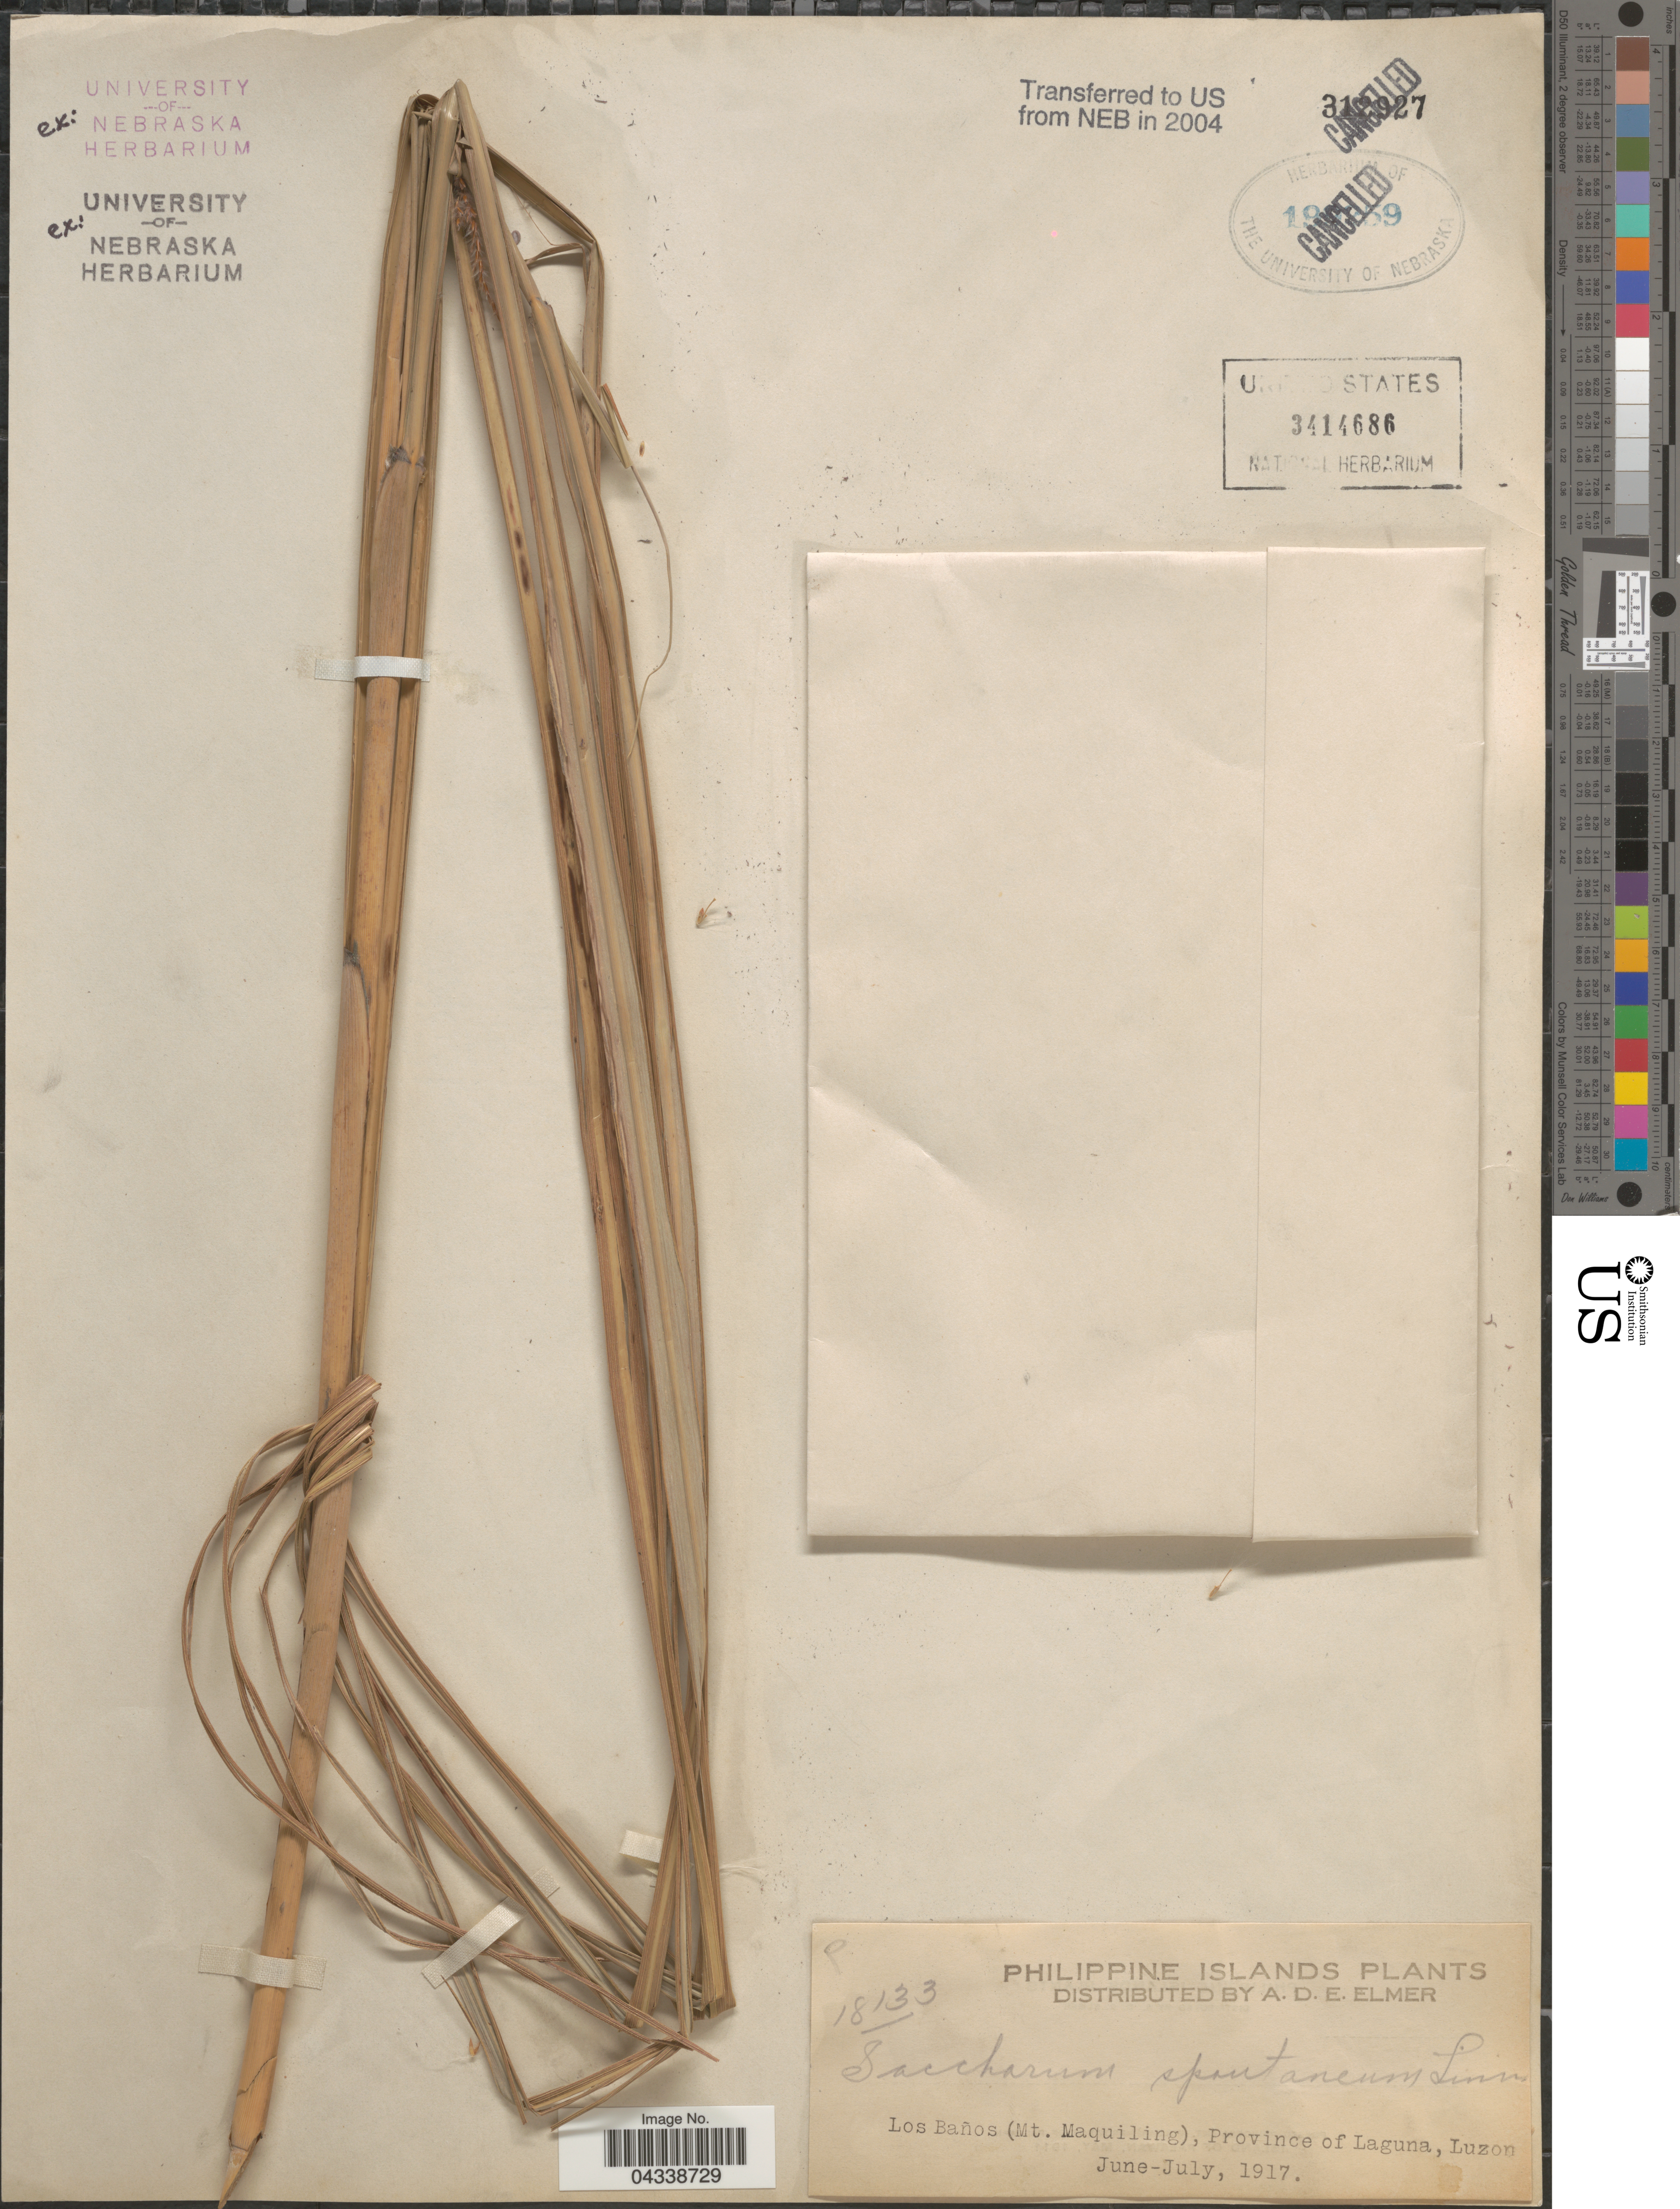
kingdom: Plantae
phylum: Tracheophyta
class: Liliopsida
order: Poales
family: Poaceae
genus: Saccharum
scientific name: Saccharum spontaneum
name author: L.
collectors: A. D. E. Elmer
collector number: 18133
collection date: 1917-06/1917-07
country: Philippines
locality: Philippine Islands. Los Baños (Mt. Maquiling), Province of Laguna, Luzon.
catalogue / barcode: US 3414686